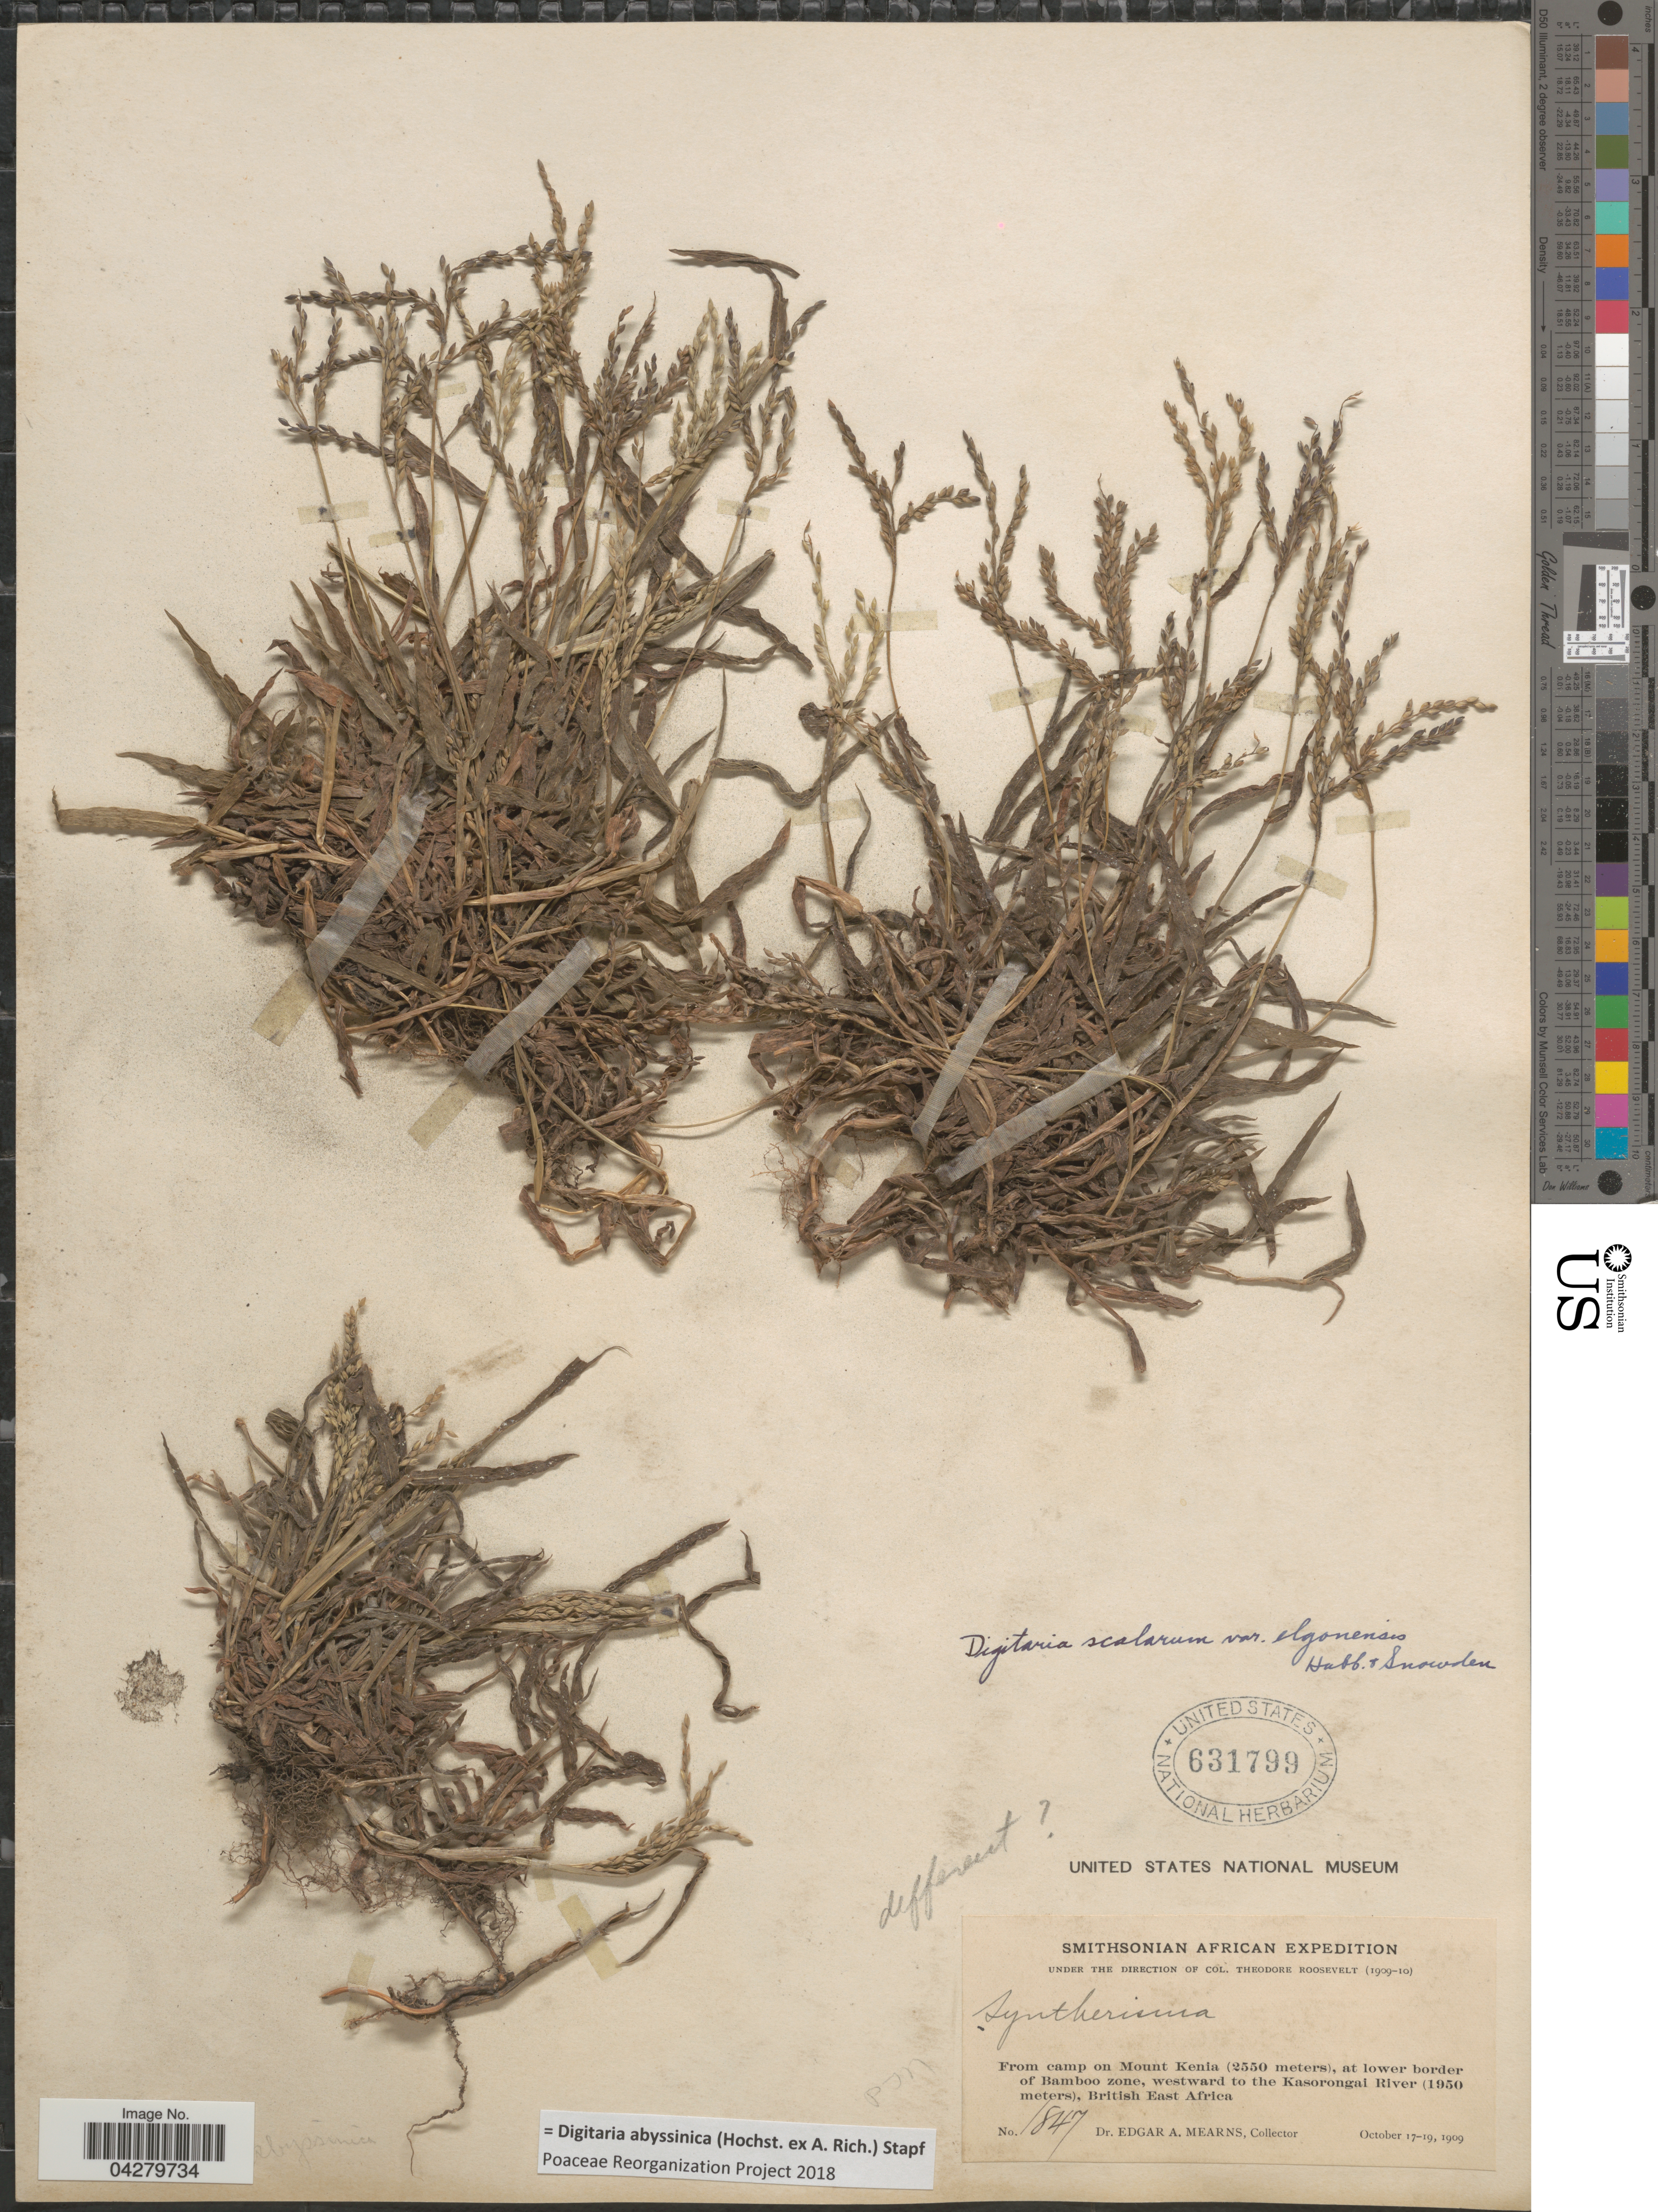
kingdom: Plantae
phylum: Tracheophyta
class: Liliopsida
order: Poales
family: Poaceae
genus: Digitaria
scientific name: Digitaria abyssinica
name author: (Hochst. ex Rich.) Stapf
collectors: E. A. Mearns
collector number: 1847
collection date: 1909-10-17/1909-10-19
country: Kenya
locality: Smithsonian African Expedition. From camp on Mount Kenia, at lower border of Bamboo zone, westward to the Kasorongai River, British East Africa.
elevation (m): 1950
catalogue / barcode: US 631799